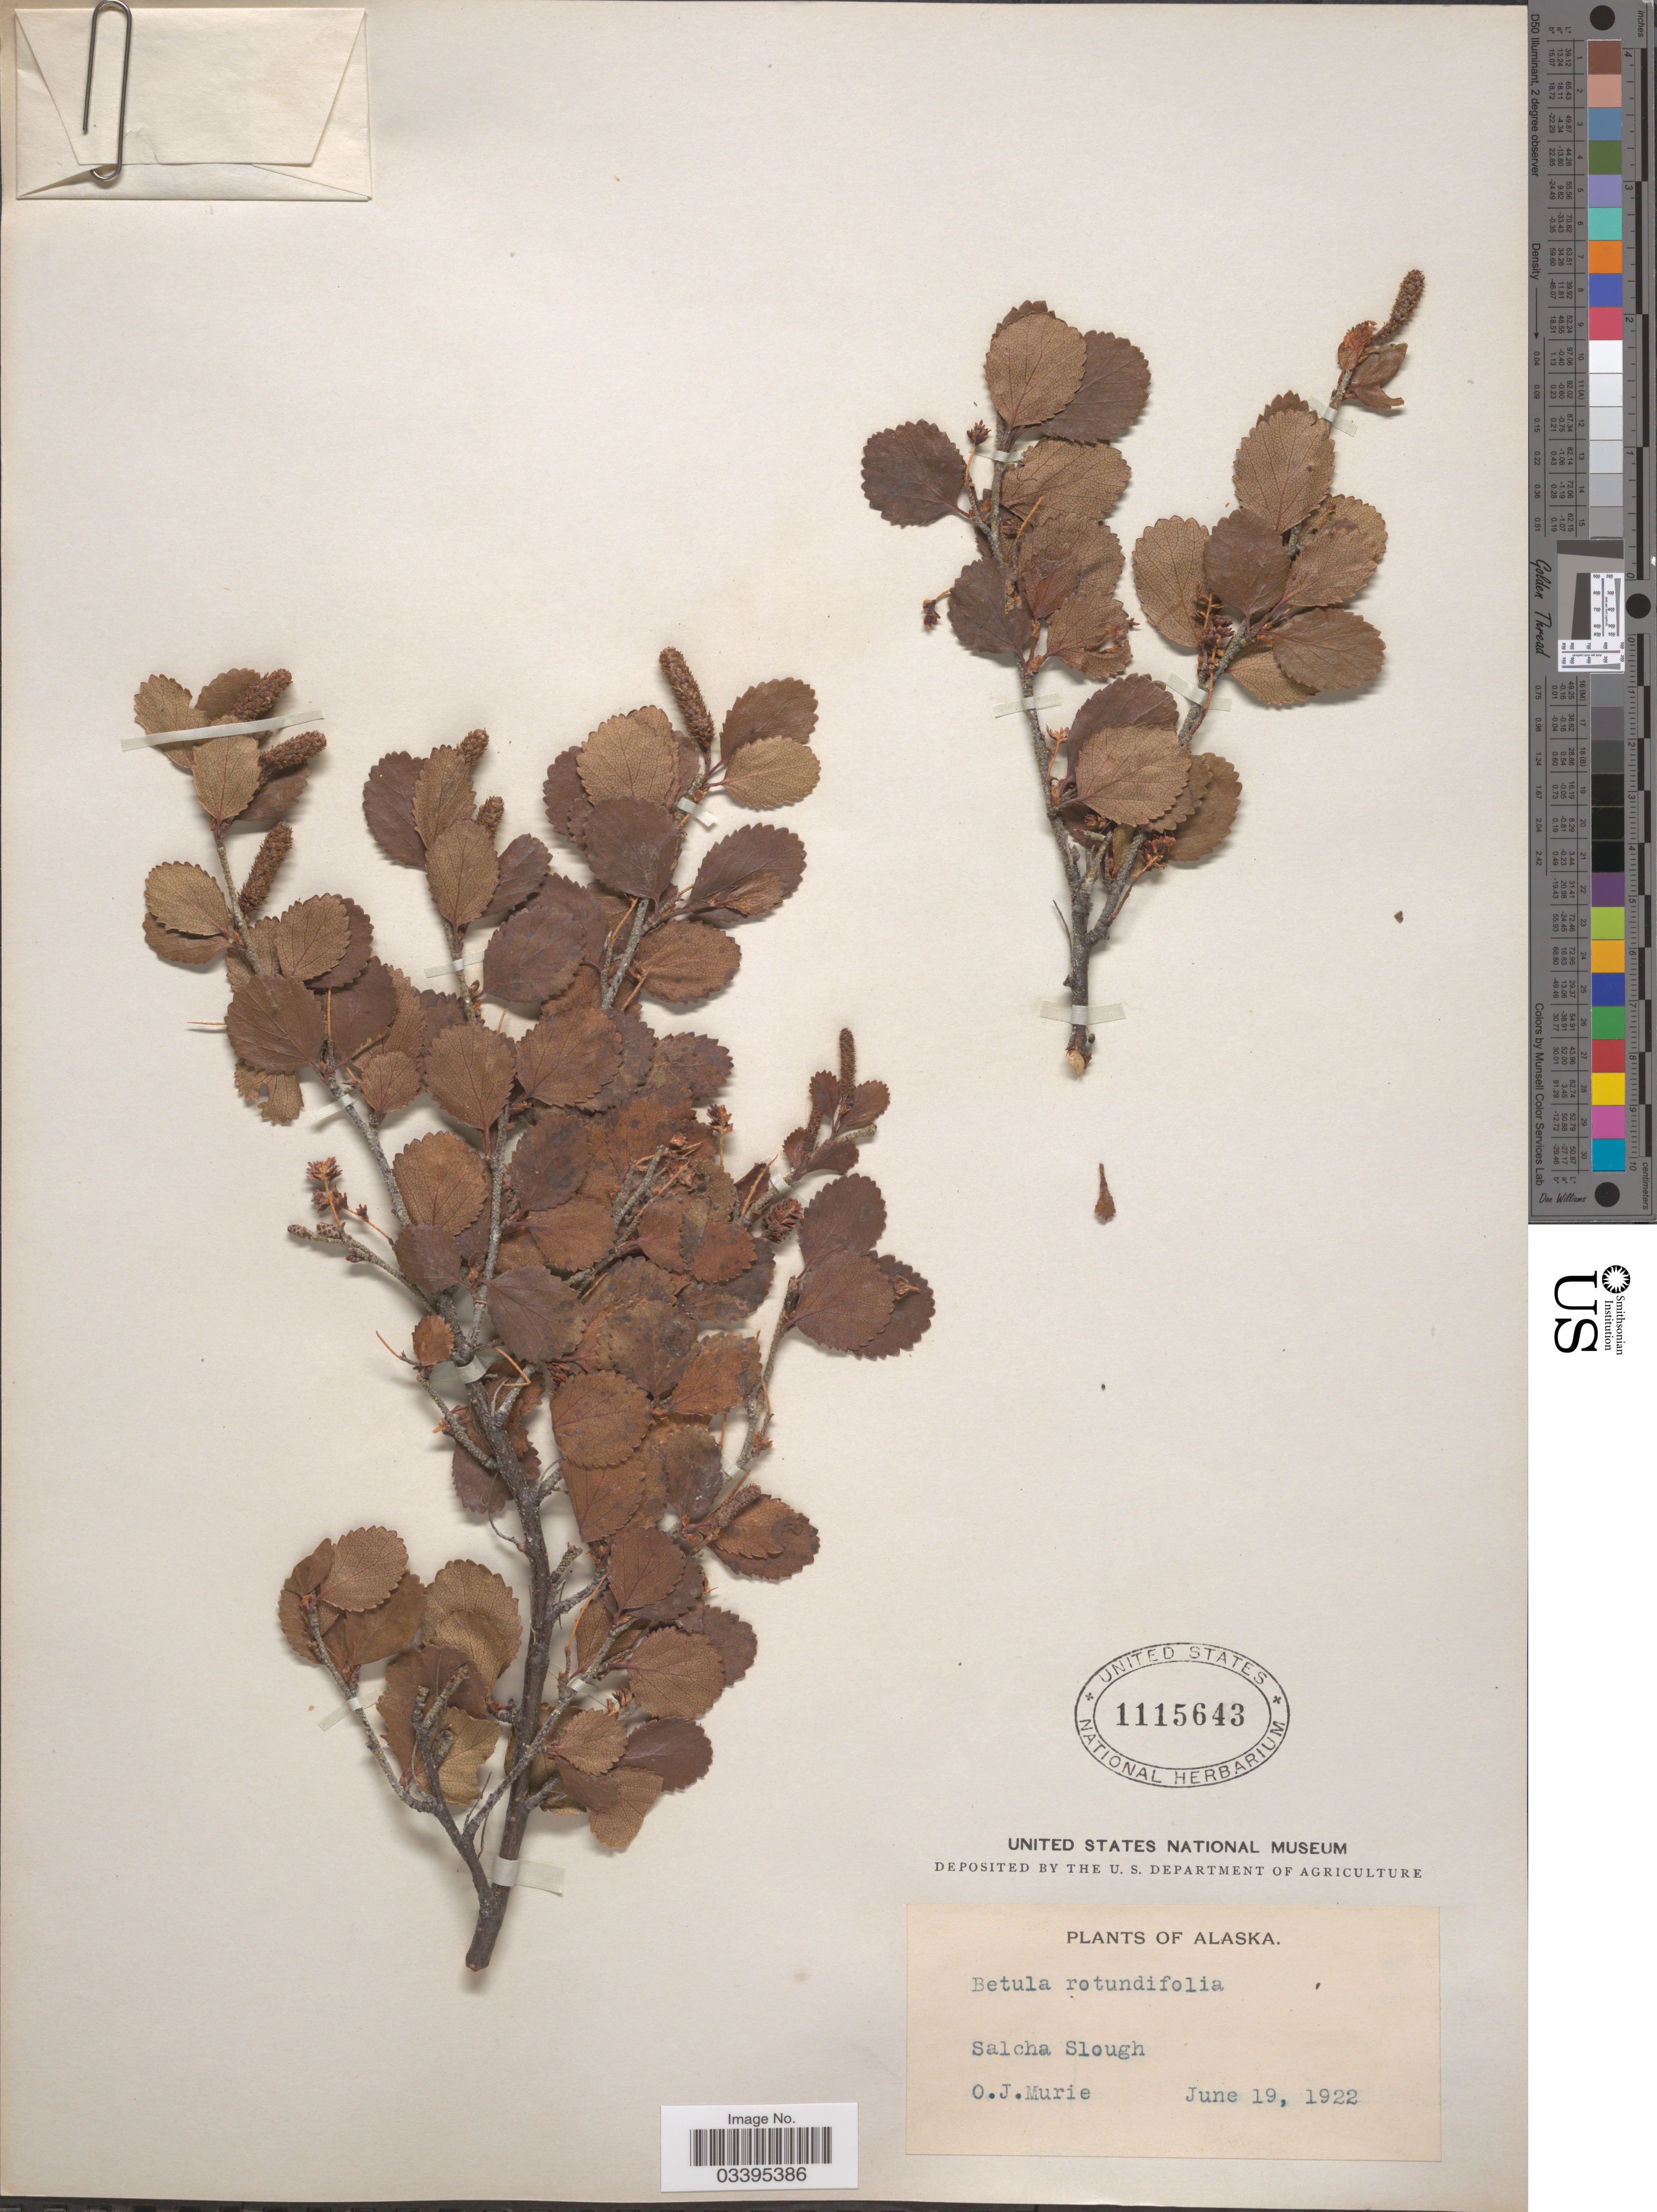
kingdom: Plantae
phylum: Tracheophyta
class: Magnoliopsida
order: Fagales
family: Betulaceae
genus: Betula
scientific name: Betula glandulosa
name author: Michx.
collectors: O. Murie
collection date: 1922-06-19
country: United States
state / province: Alaska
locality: Salcha Slough.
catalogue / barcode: US 1115643